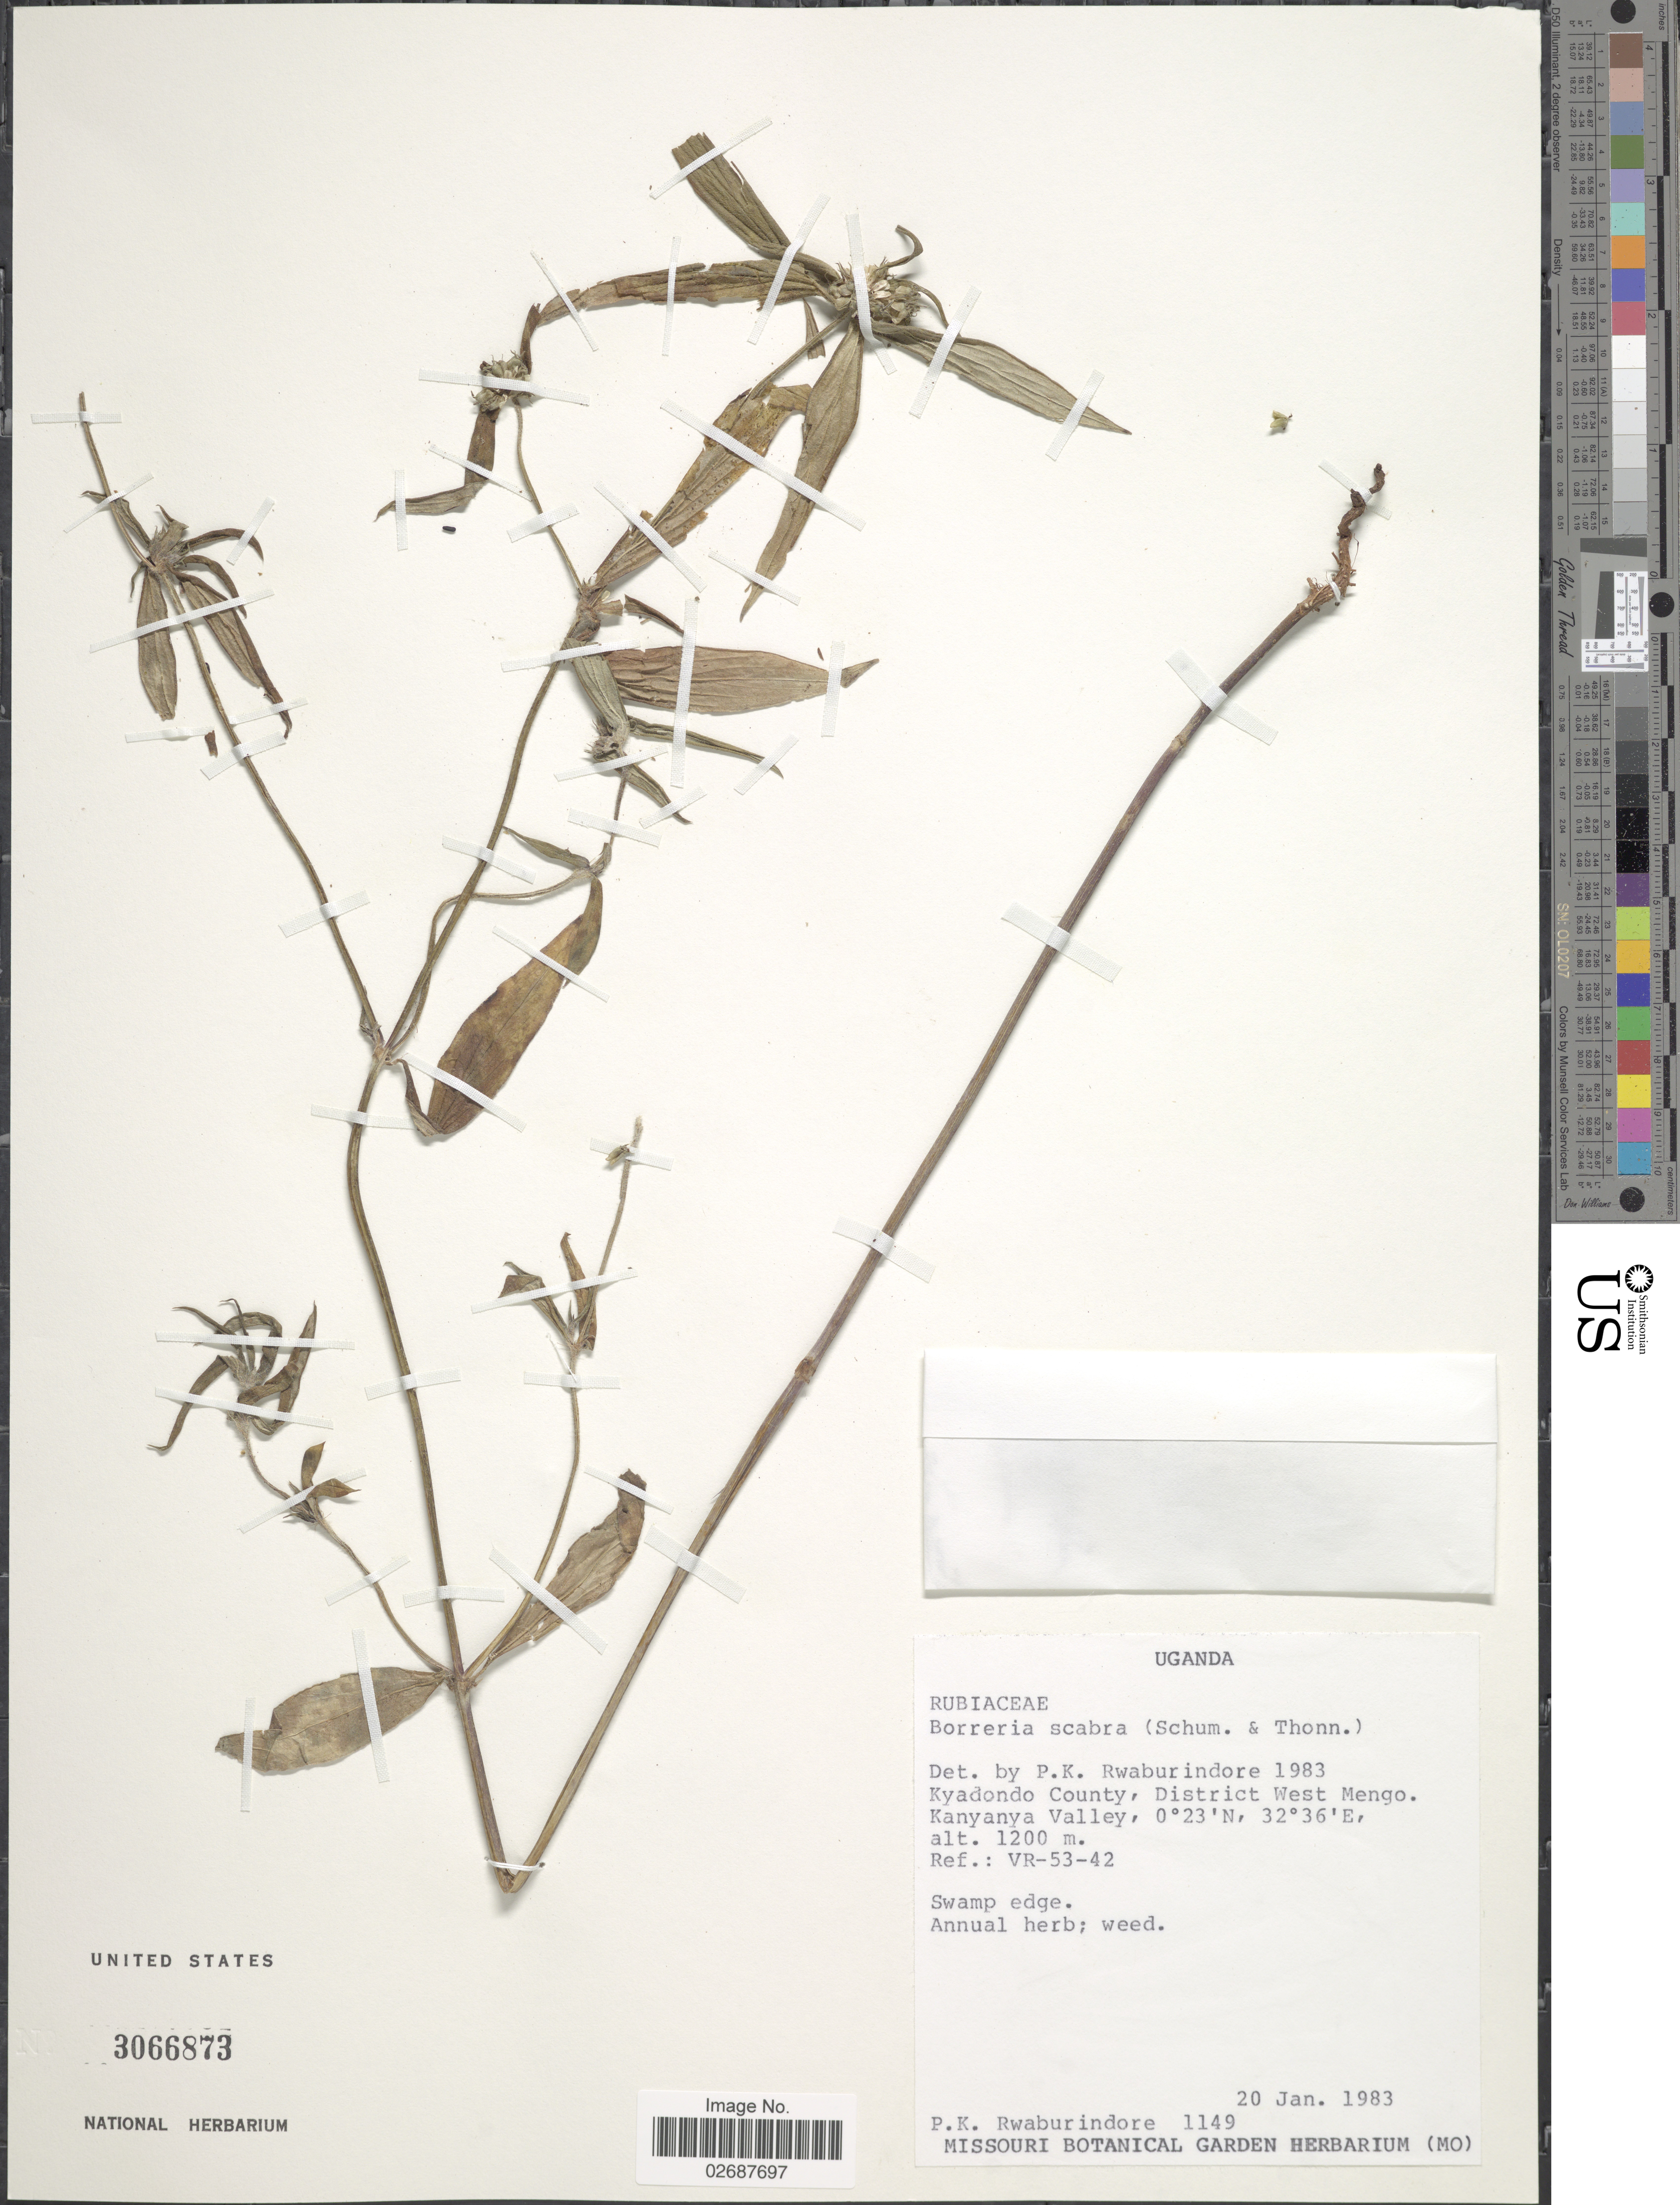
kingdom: Plantae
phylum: Tracheophyta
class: Magnoliopsida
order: Gentianales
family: Rubiaceae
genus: Borreria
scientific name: Borreria scabra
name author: (Schumach. & Thonn.) K. Schum.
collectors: P. Rwaburindore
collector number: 1149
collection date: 1983-01-20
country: Uganda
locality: Kyadondo County, District West Mengo, Kanyanya Valley, Ref.: VR-53-42, swamp edge.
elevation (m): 1200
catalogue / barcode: US 3066873